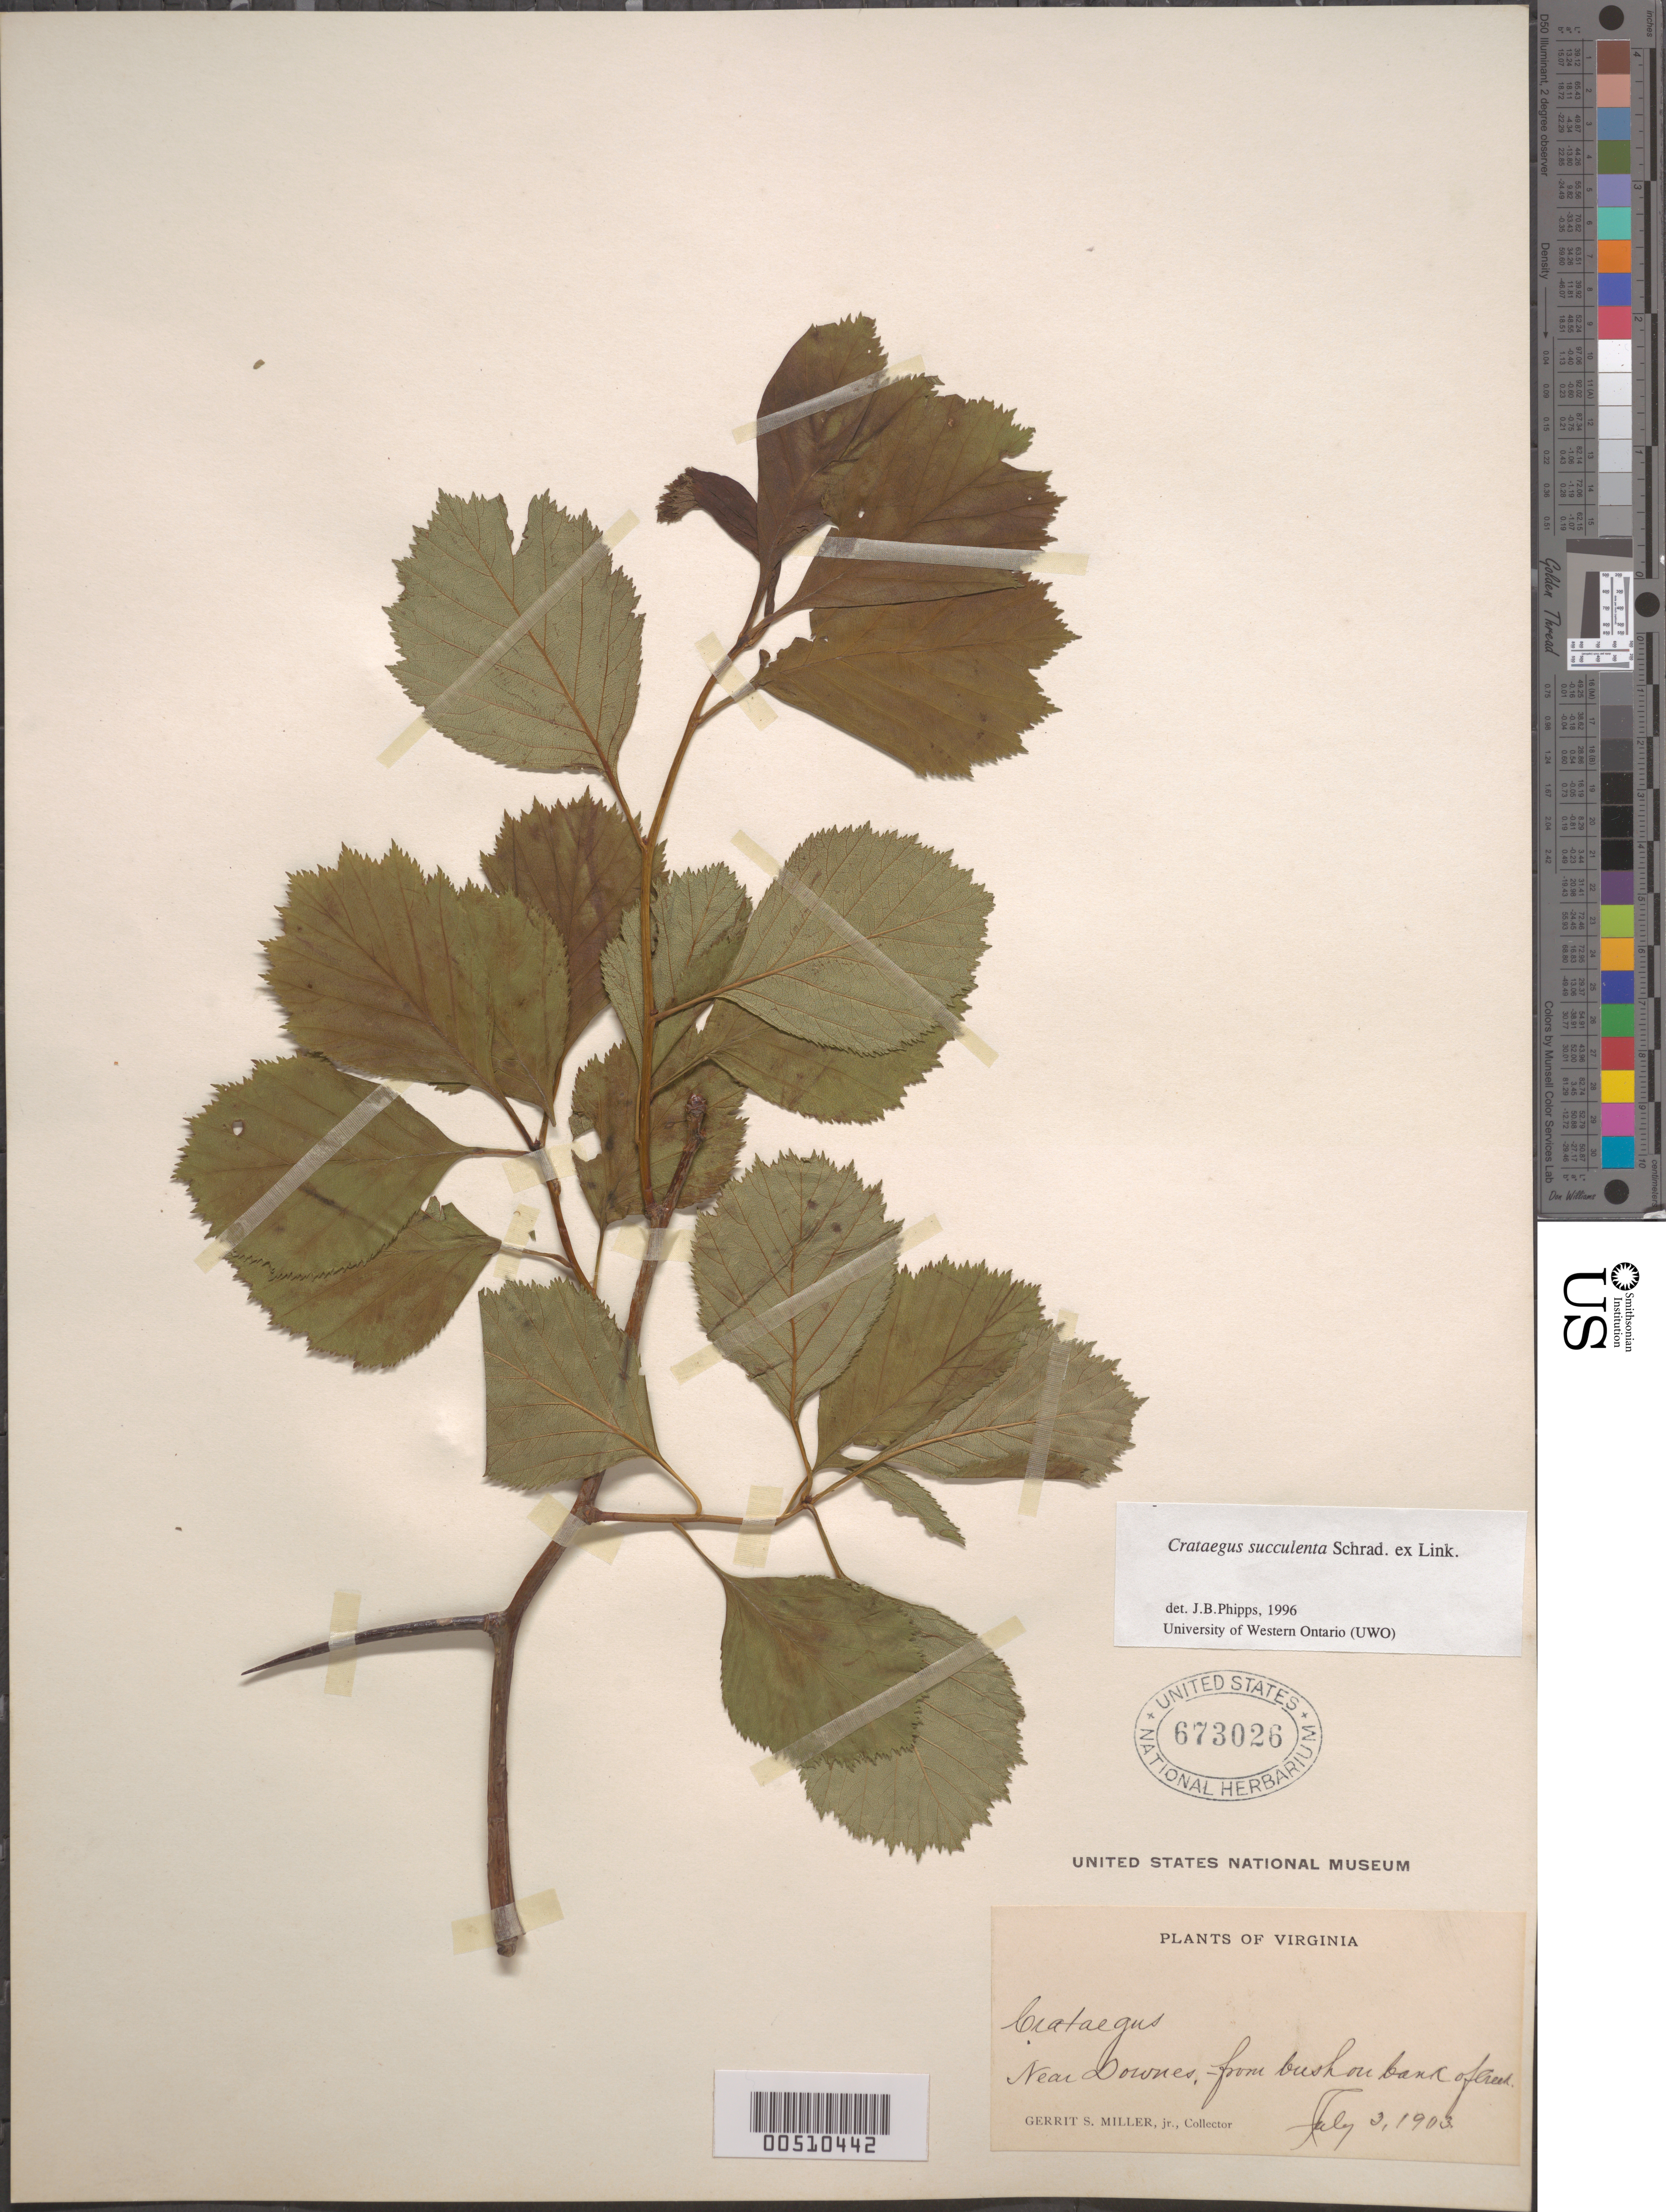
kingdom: Plantae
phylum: Tracheophyta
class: Magnoliopsida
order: Rosales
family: Rosaceae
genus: Crataegus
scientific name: Crataegus succulenta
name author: Schrad. ex Link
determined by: Phipps, James B., (UWO), University of Western Ontario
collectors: G. S. Miller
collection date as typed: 03 Jul 1903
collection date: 1903-07-03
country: United States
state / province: Virginia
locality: Near Downes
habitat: bank of creek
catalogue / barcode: US 673026